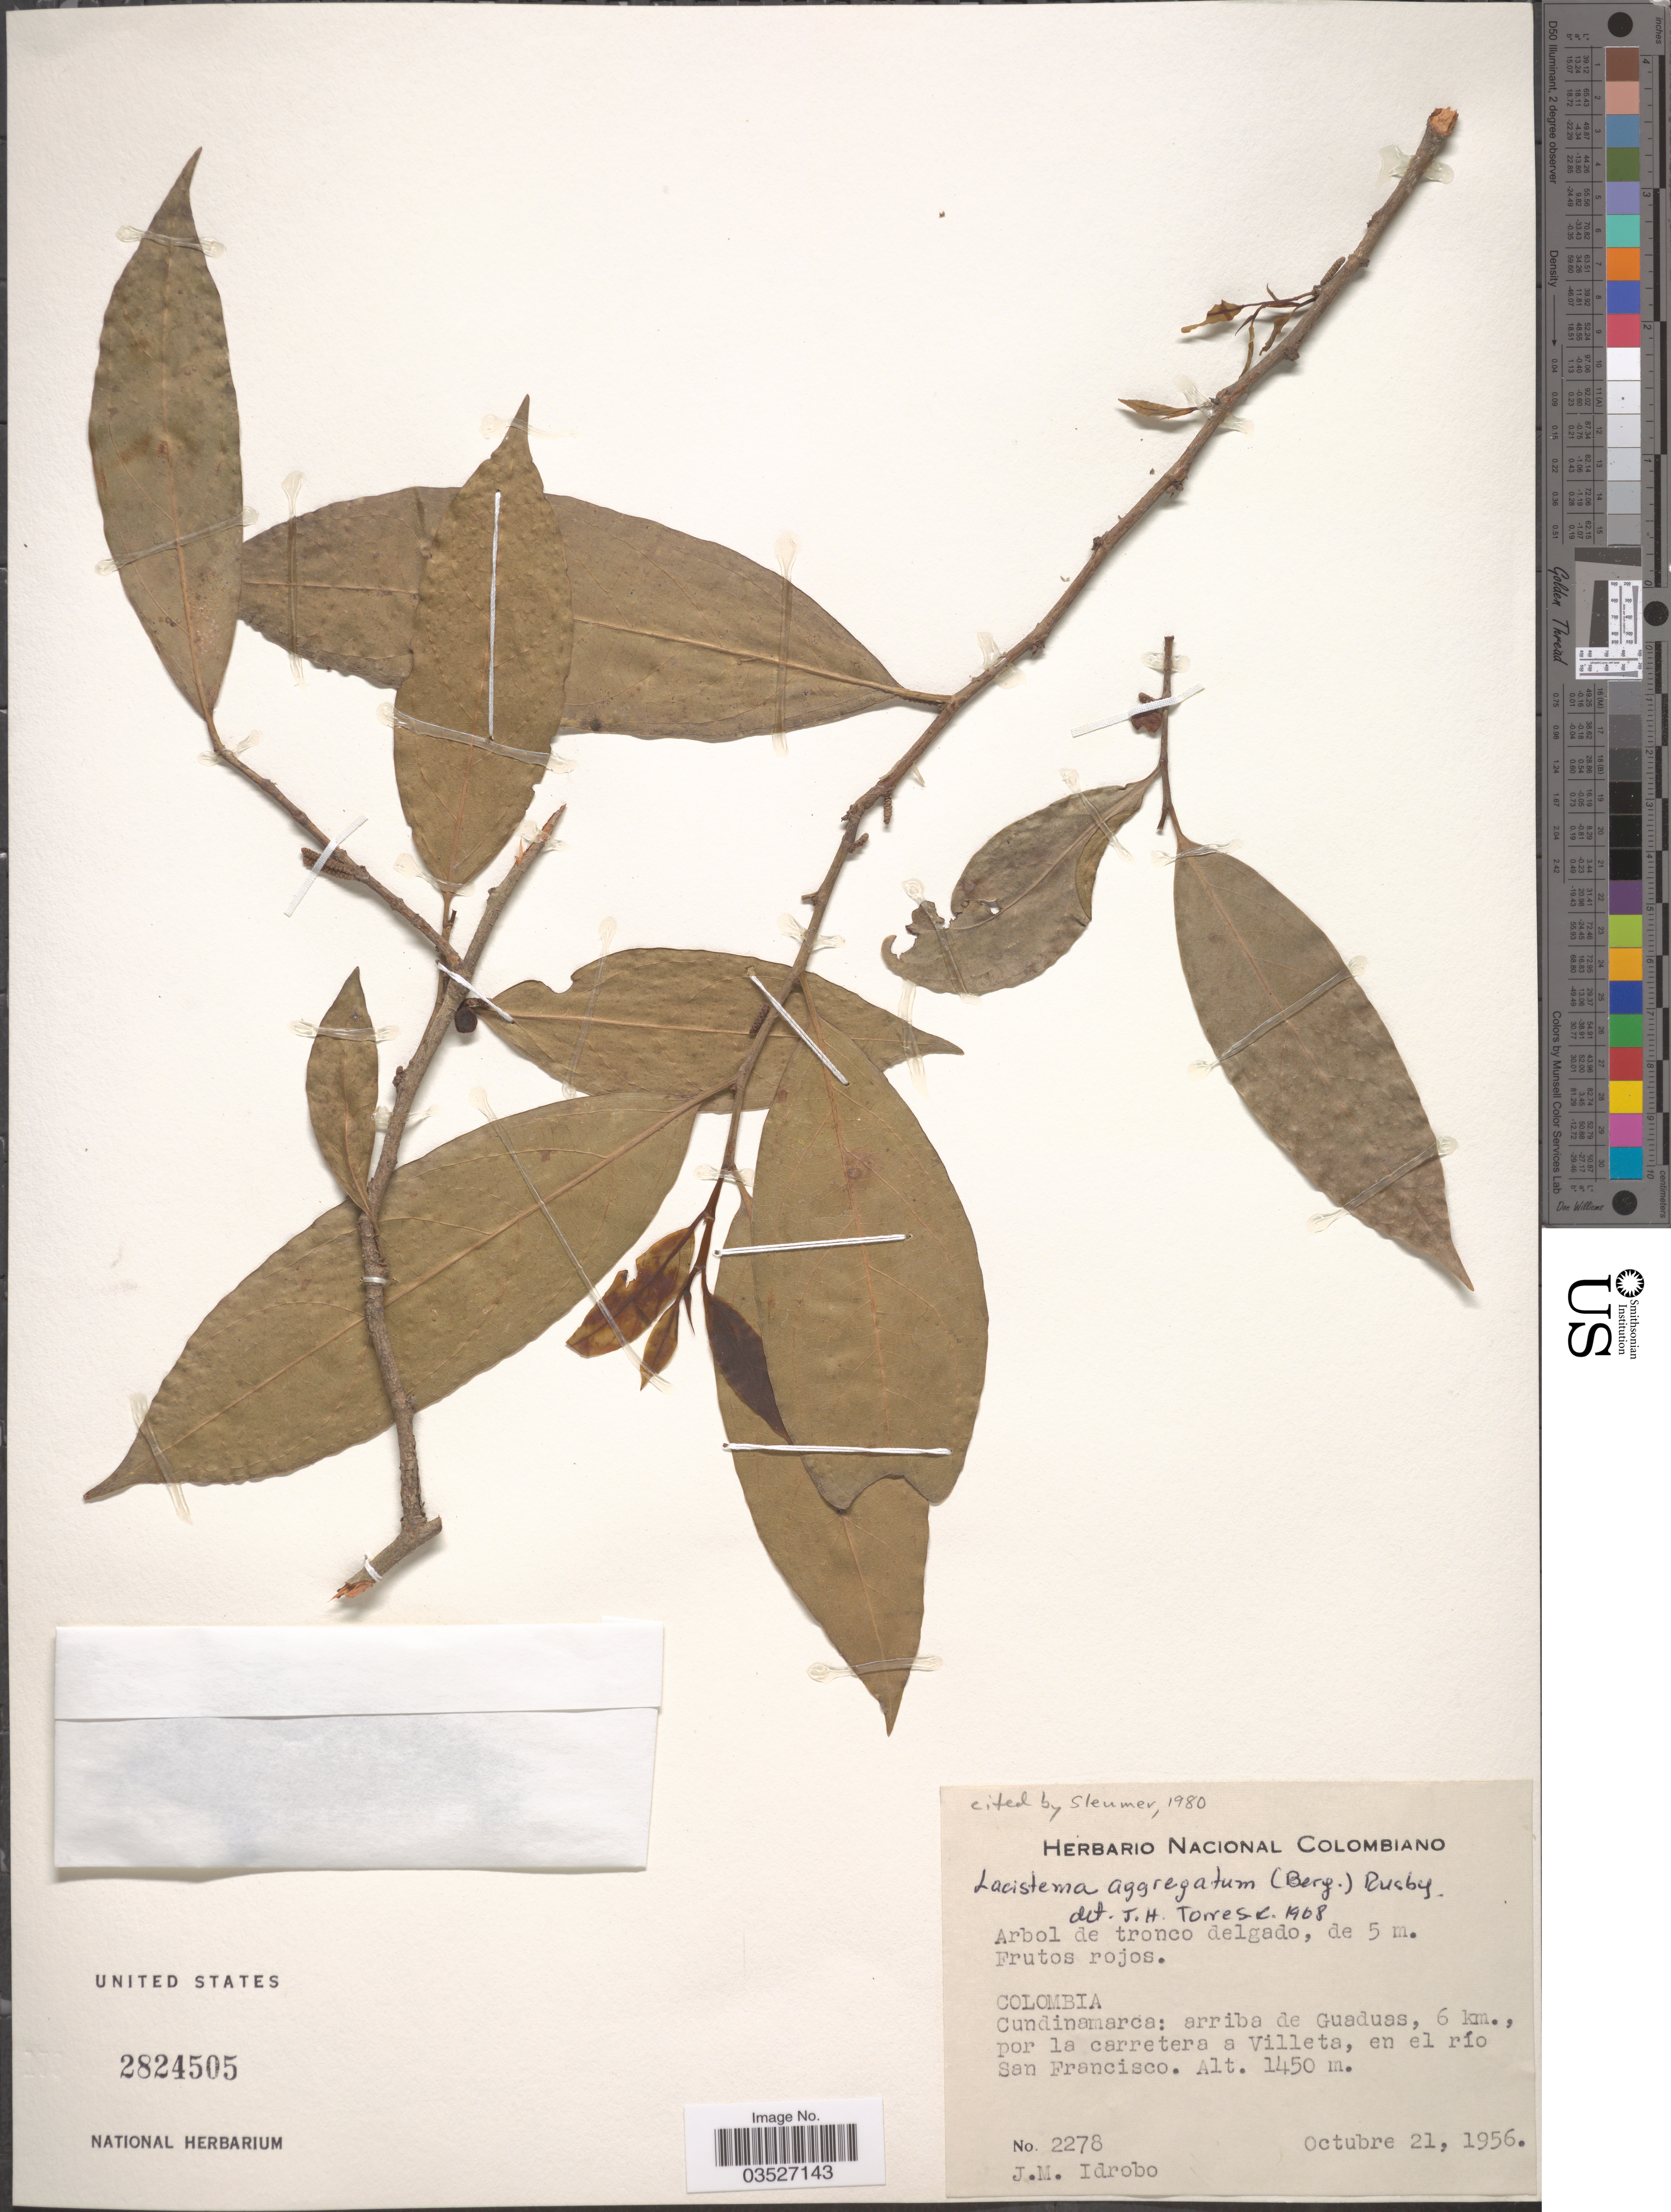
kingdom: Plantae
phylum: Tracheophyta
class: Magnoliopsida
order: Malpighiales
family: Lacistemataceae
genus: Lacistema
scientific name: Lacistema aggregatum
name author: (P.J. Bergius) Rusby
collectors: J. M. Idrobo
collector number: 2278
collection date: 1956-10-21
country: Colombia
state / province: Cundinamarca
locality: Arriba de Guaduas, 6 km., por la carretera a Villeta, en el río San Francisco.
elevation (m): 1450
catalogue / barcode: US 2824505